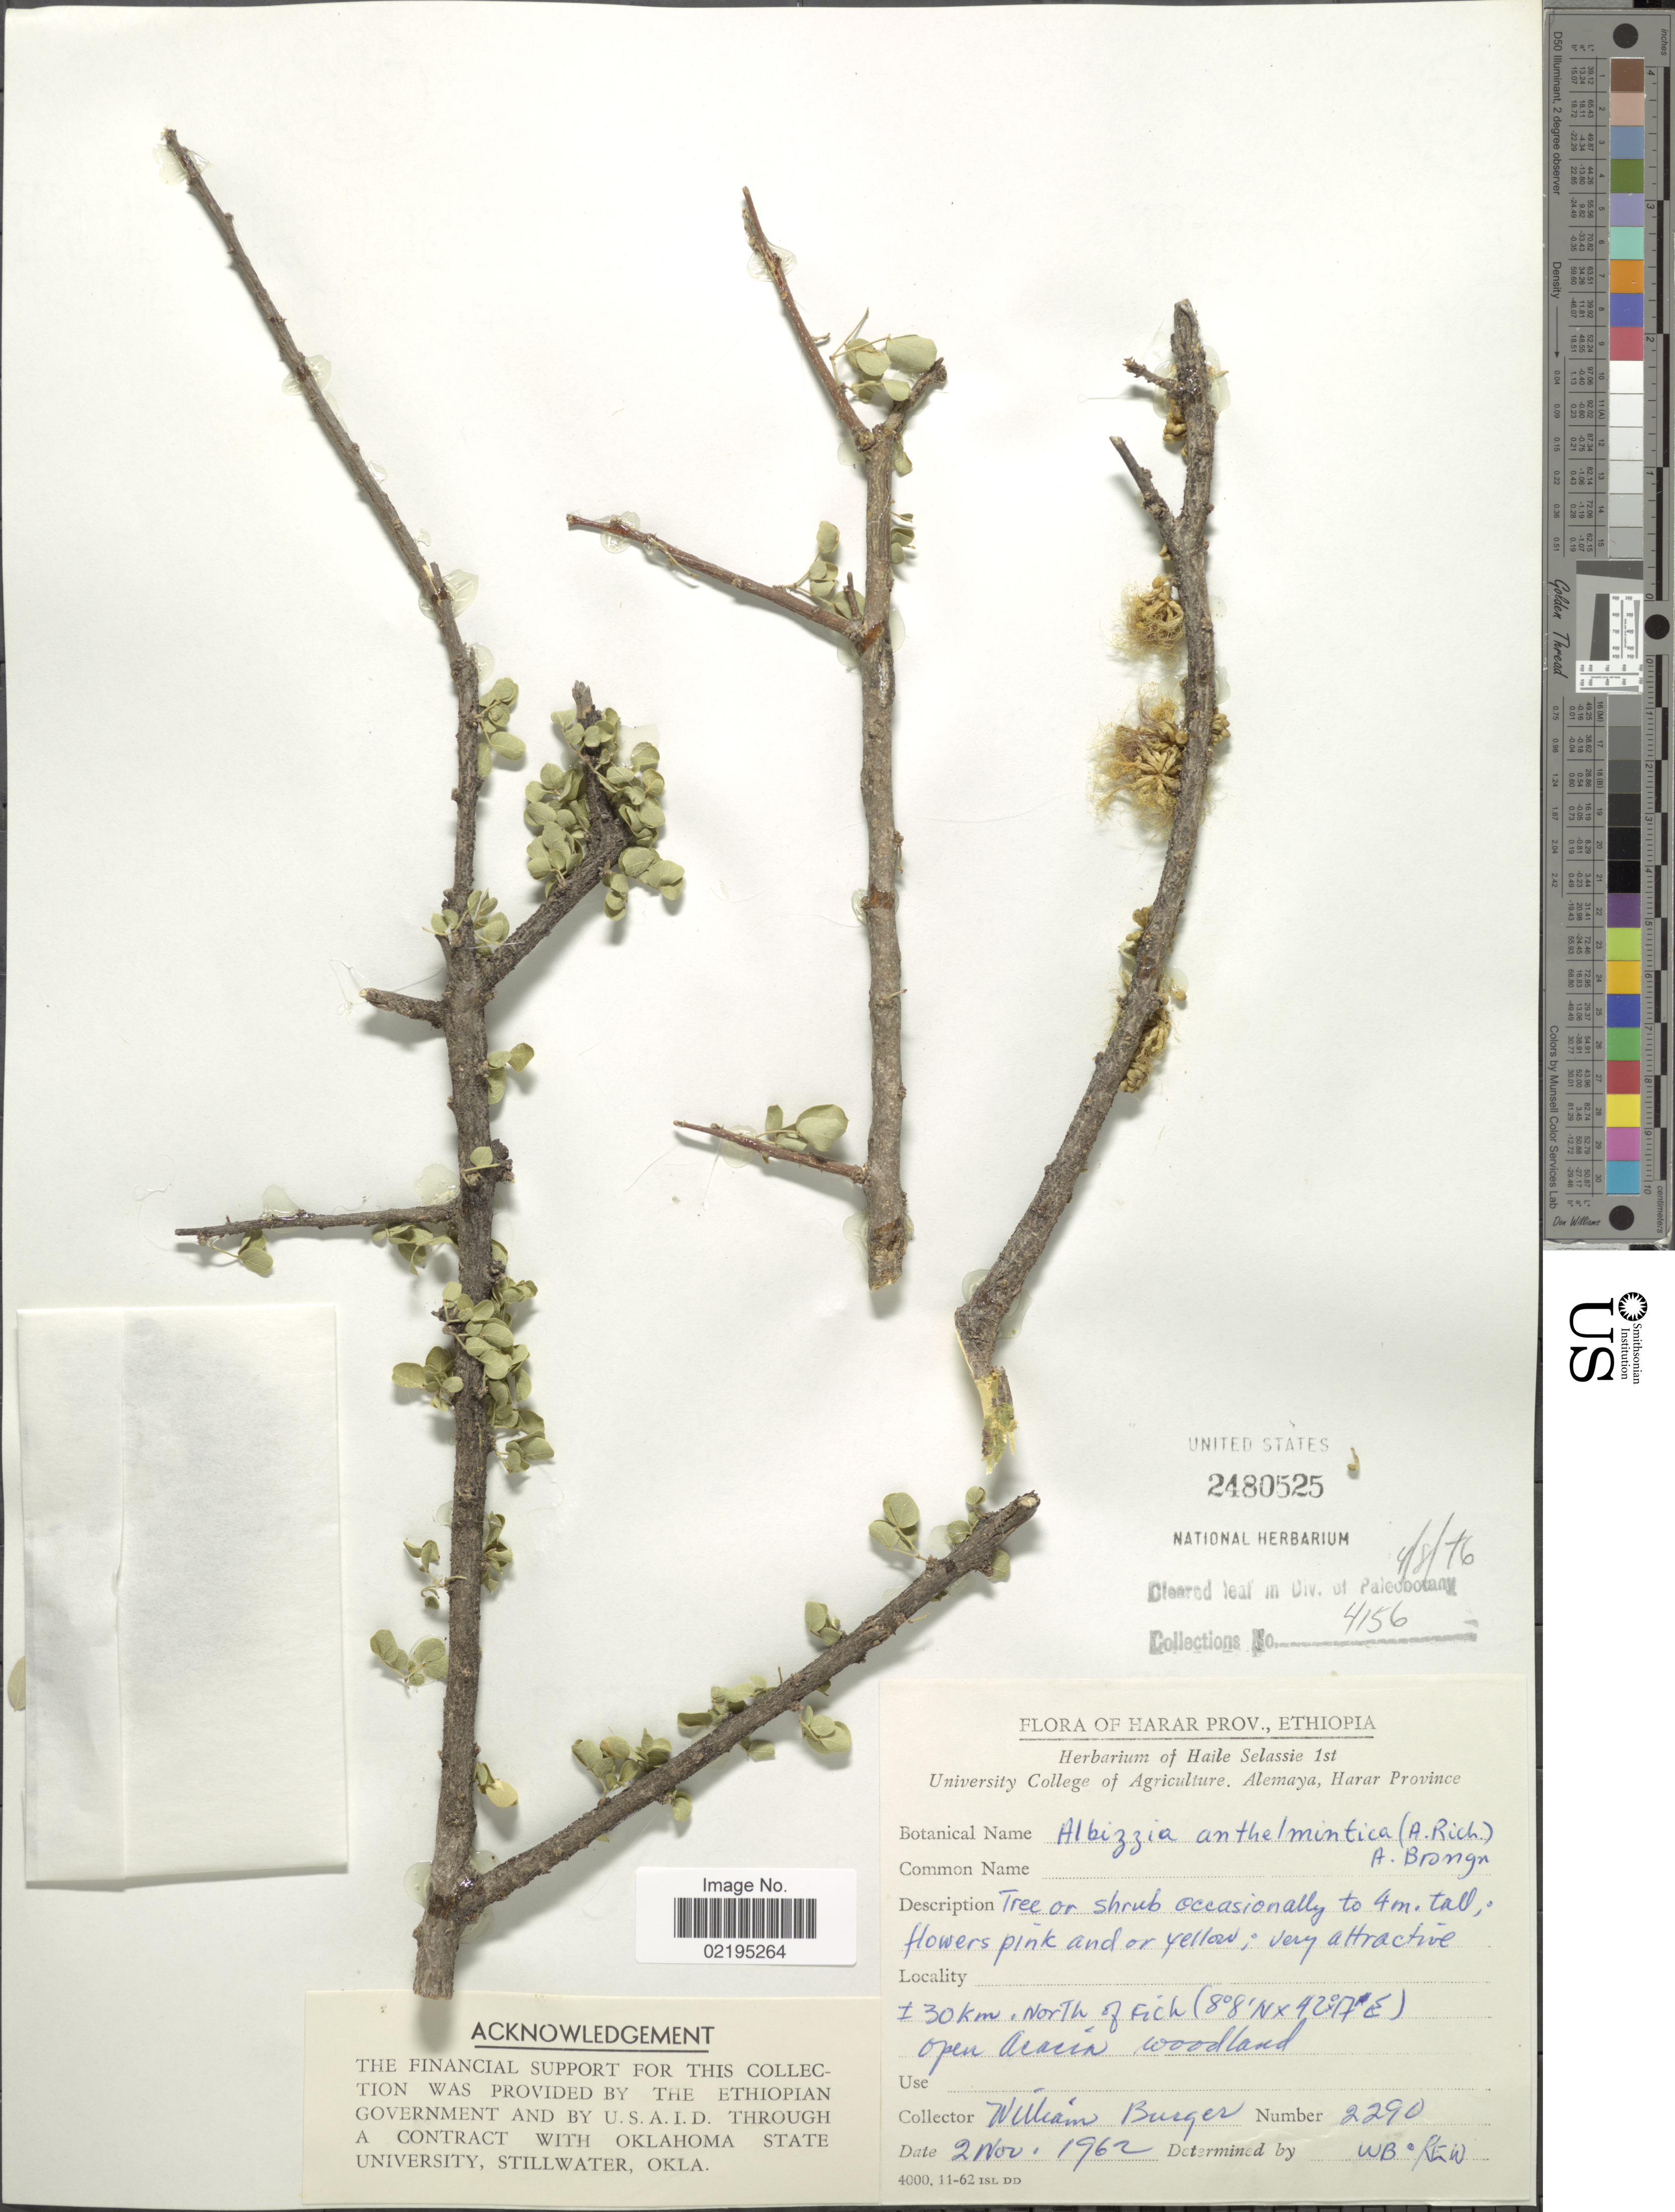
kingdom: Plantae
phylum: Tracheophyta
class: Magnoliopsida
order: Fabales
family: Fabaceae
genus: Albizia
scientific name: Albizia anthelmintica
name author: Brongn.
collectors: W. Burger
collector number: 2290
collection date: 1962-11-02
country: Ethiopia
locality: Harar Prov., ± 30 km, North of Fich.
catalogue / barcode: US 2480525